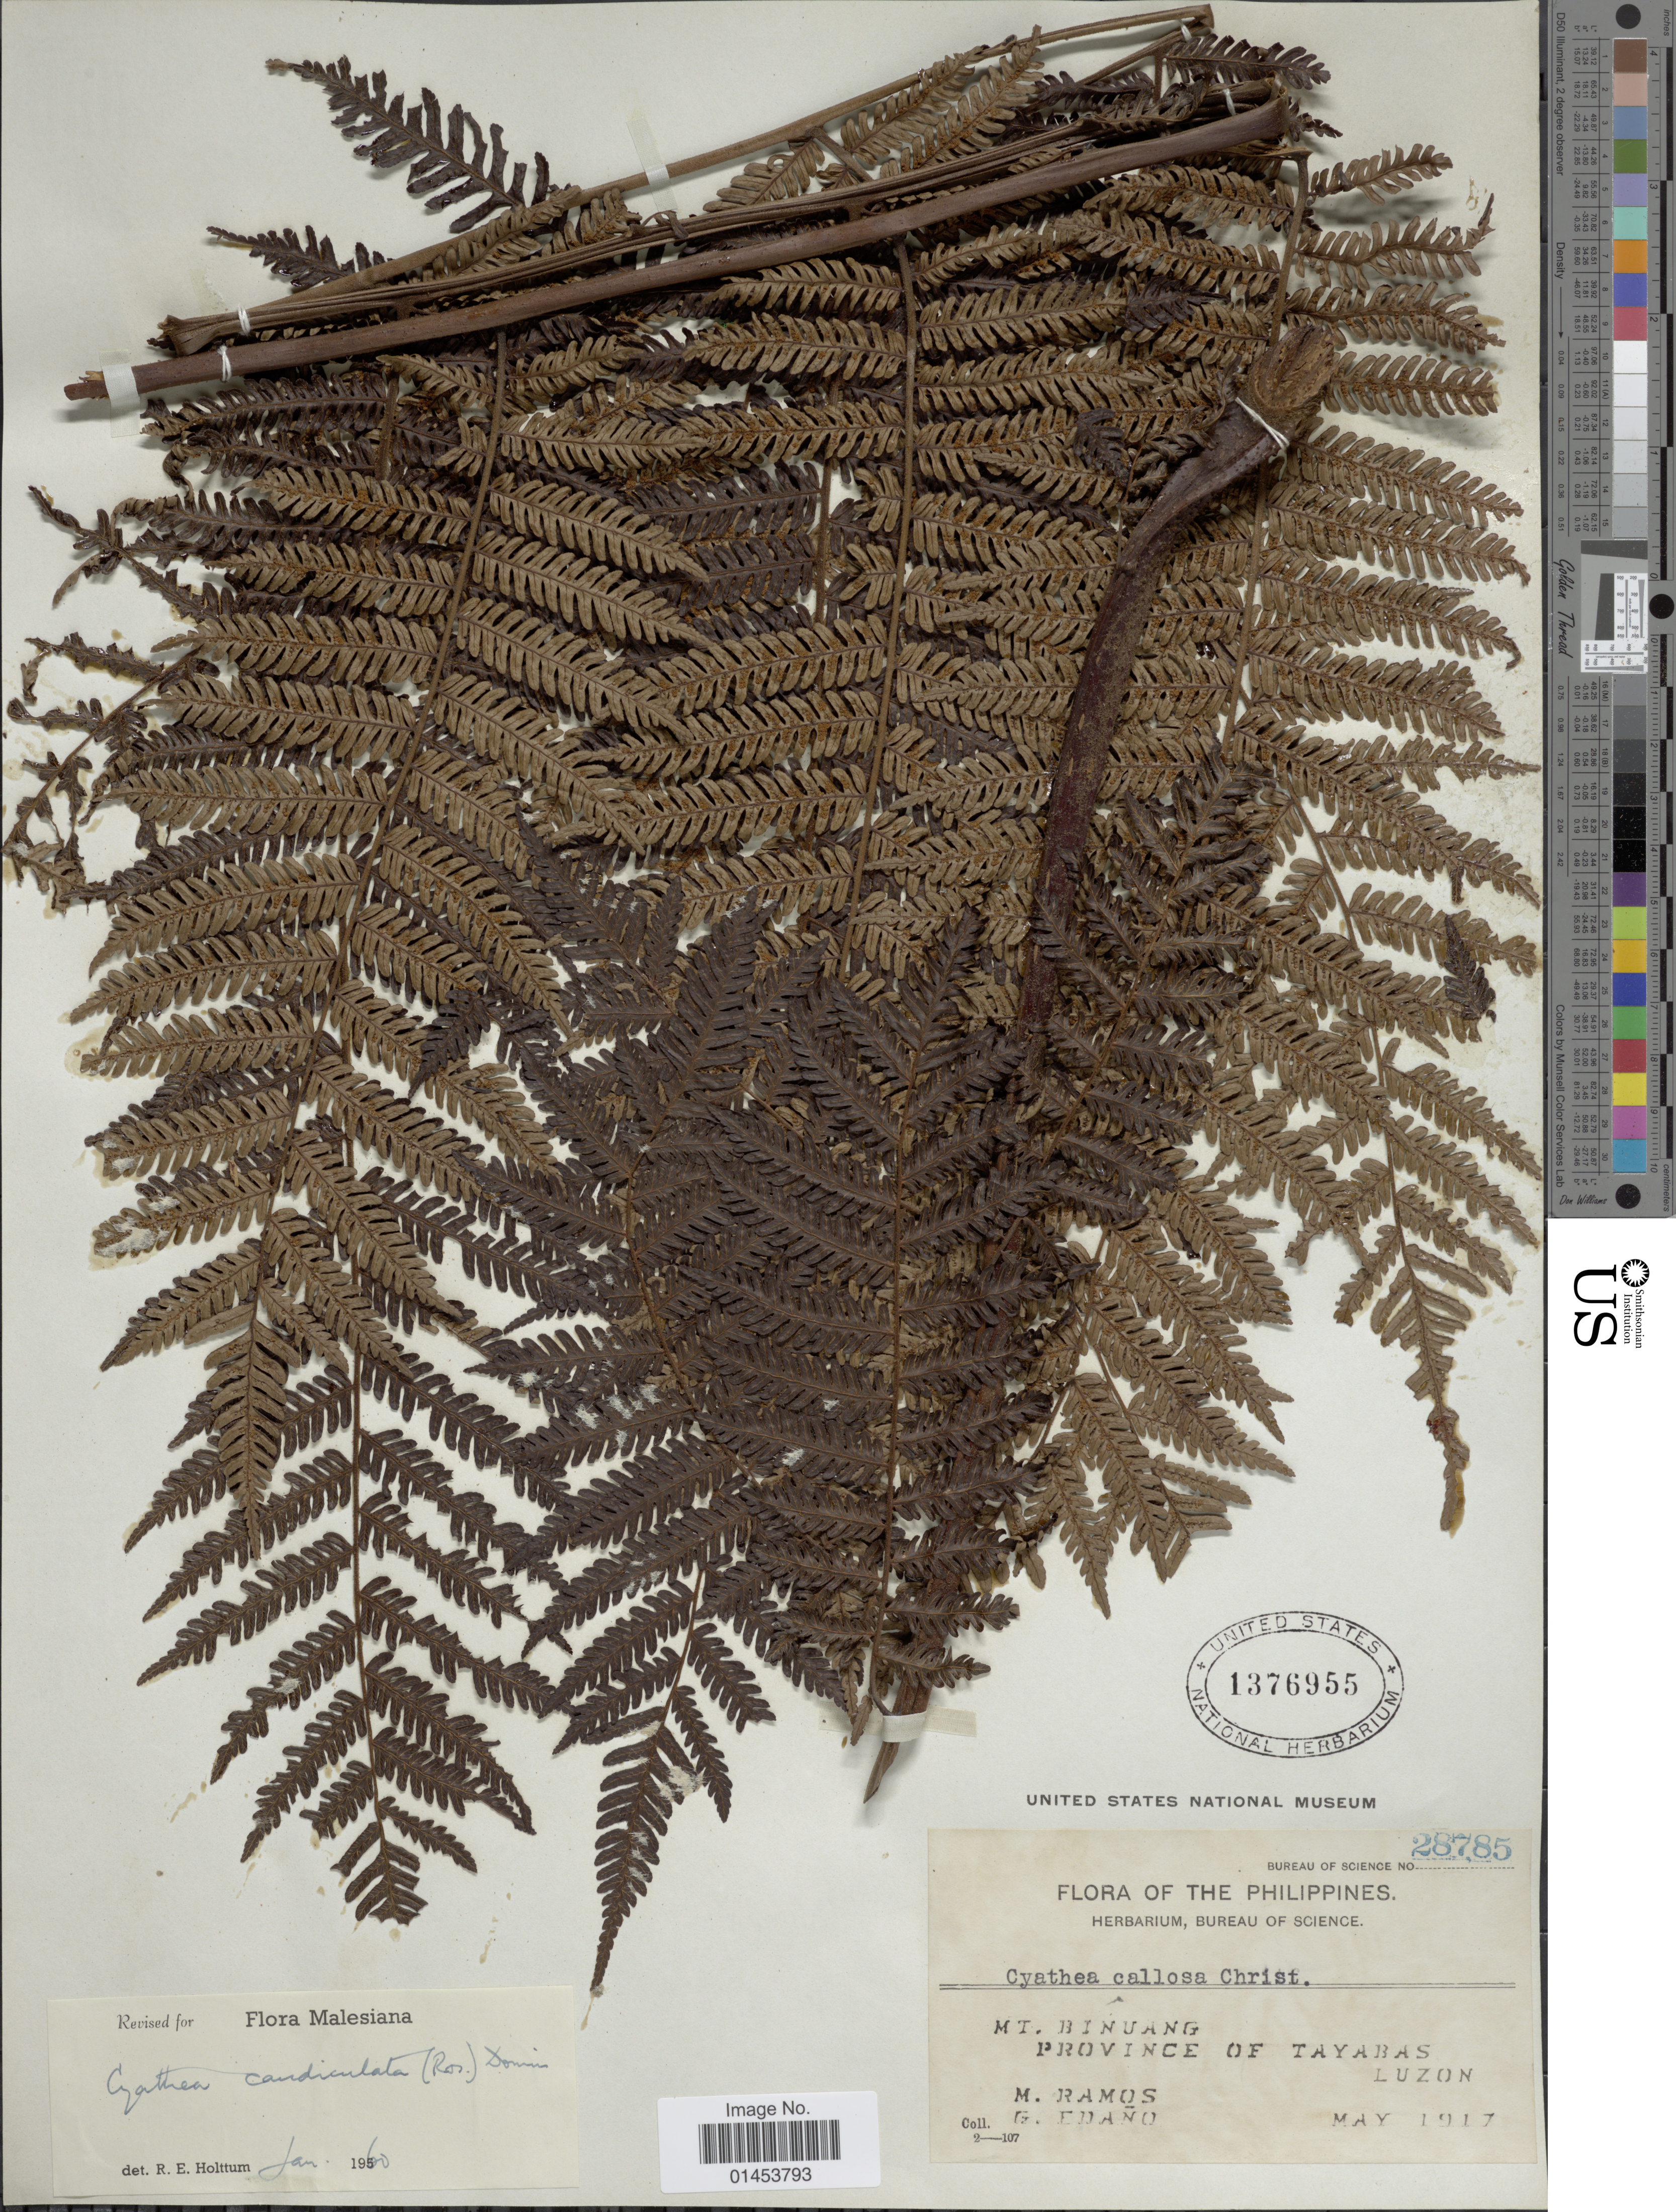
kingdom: Plantae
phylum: Tracheophyta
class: Polypodiopsida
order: Cyatheales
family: Cyatheaceae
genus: Cyathea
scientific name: Cyathea caudiculata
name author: (Rosenst.) Domin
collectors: M. Ramos & G. Edaño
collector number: Bureau of Science 28785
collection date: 1917-05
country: Philippines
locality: Mt. Binuang province of Tayabas , Luzon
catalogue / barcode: US 1376955